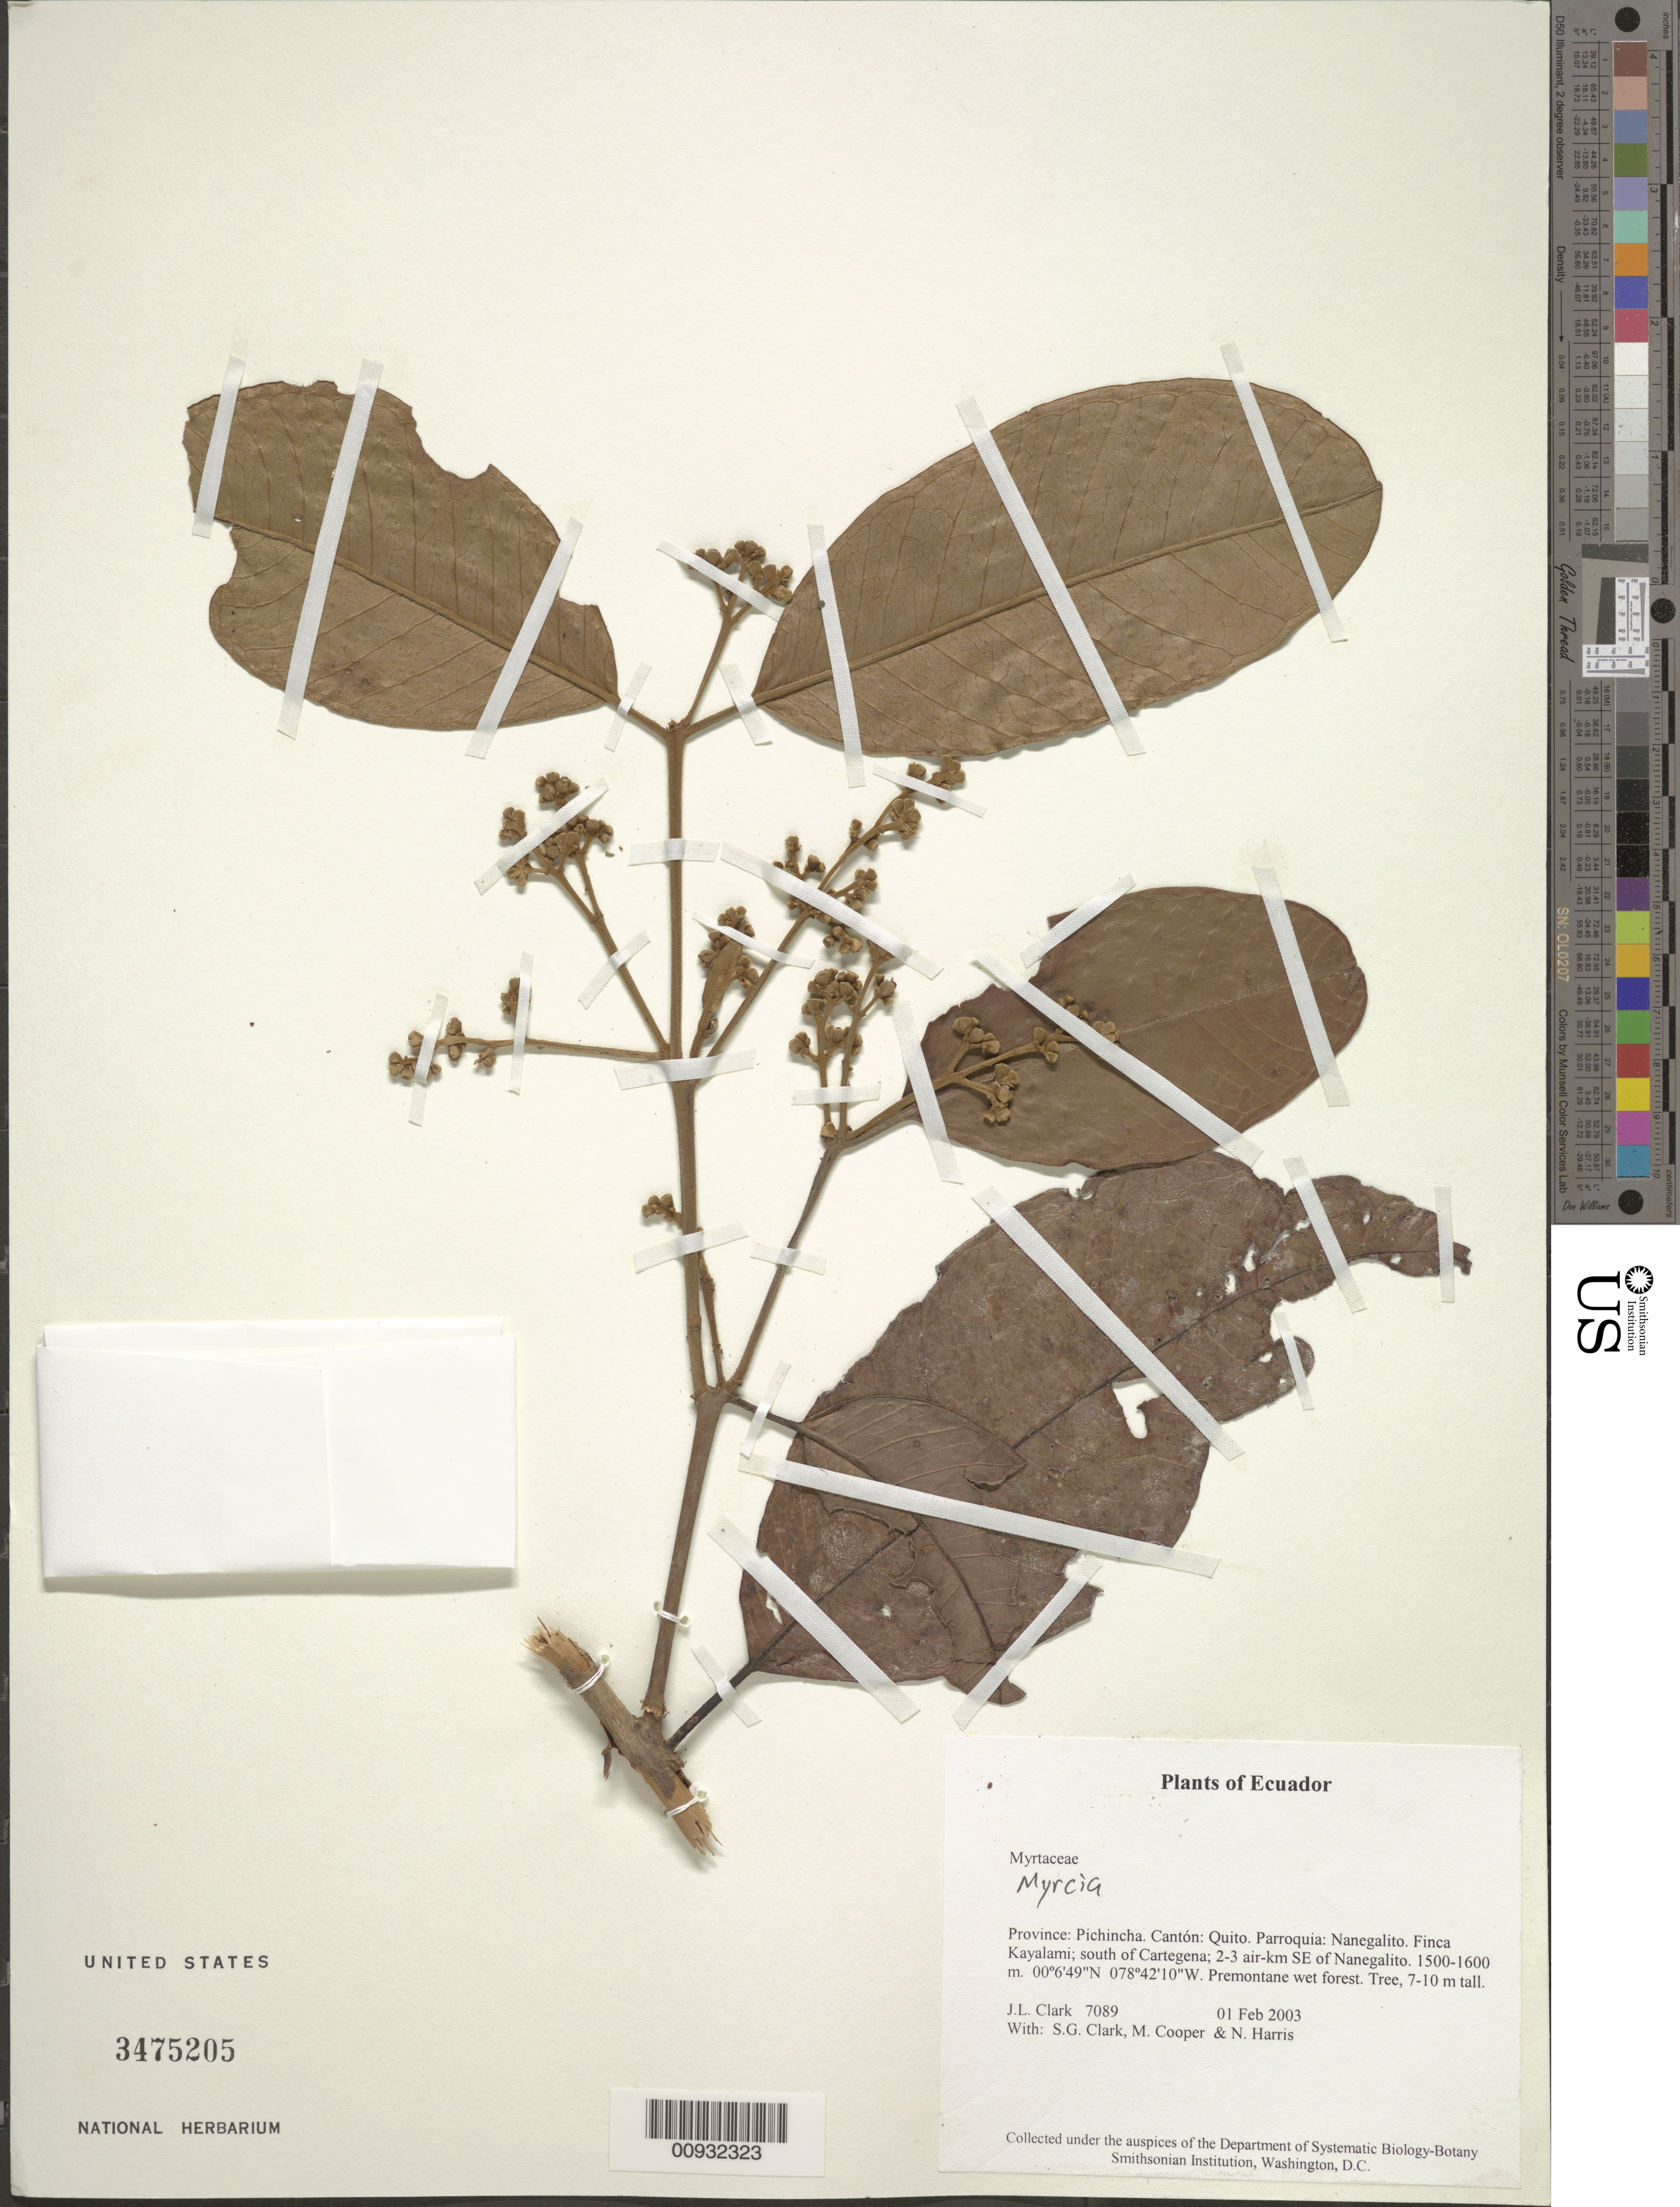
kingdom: Plantae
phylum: Tracheophyta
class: Magnoliopsida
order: Myrtales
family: Myrtaceae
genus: Myrcia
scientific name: Myrcia sp.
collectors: J. L. Clark, S. G. Clark, M. Cooper & N. Harris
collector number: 07089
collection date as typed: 01 Feb 2003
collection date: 2003-02-01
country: Ecuador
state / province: Pichincha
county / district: Quito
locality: Parroquia: Nanegalito. Finca Kayalami; south of Cartegena; 2-3 air-km SE of Nanegalito.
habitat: Premontane wet forest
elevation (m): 1500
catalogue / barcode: US 3475205